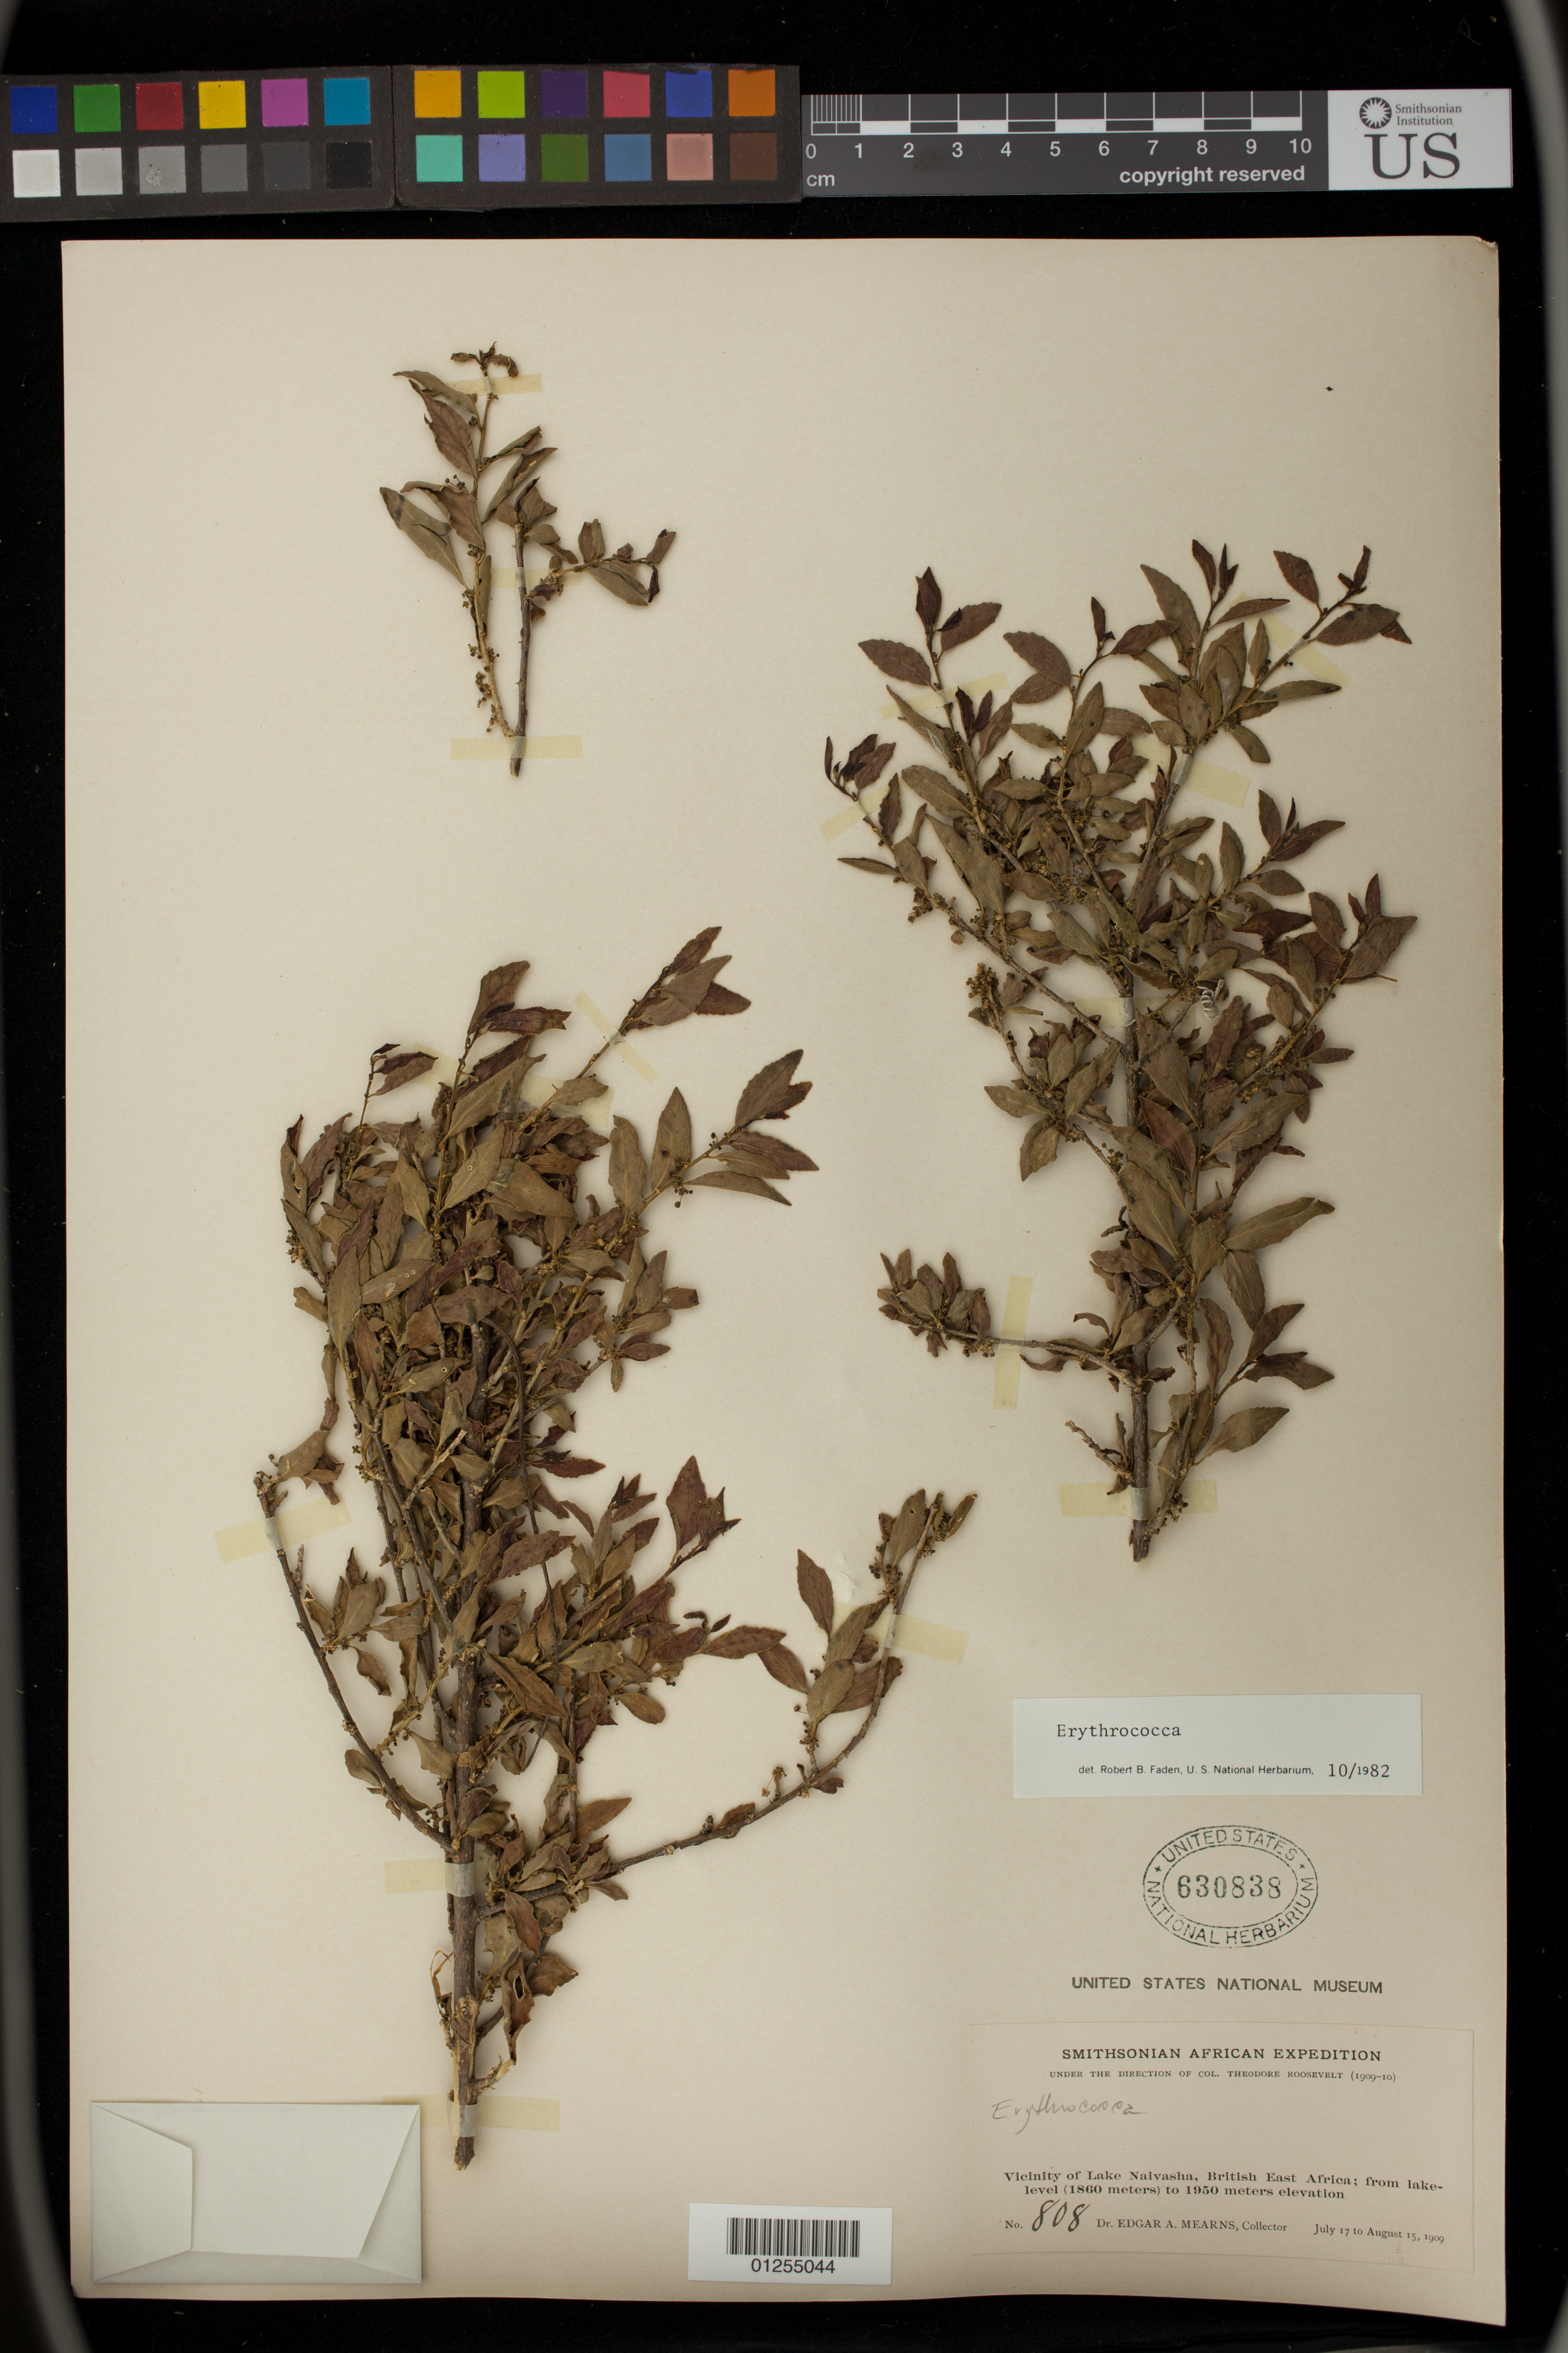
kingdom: Plantae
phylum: Tracheophyta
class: Magnoliopsida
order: Malpighiales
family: Euphorbiaceae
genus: Erythrococca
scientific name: Erythrococca sp.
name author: Benth.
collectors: E. A. Mearns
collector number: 808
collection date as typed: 17 Jul 1909 to 15 Aug 1909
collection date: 1909-07-17/1909-08-15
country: Kenya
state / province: Nakuru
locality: Vicinity of Lake Naivasha, British East Africa.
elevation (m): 1860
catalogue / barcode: US 630838